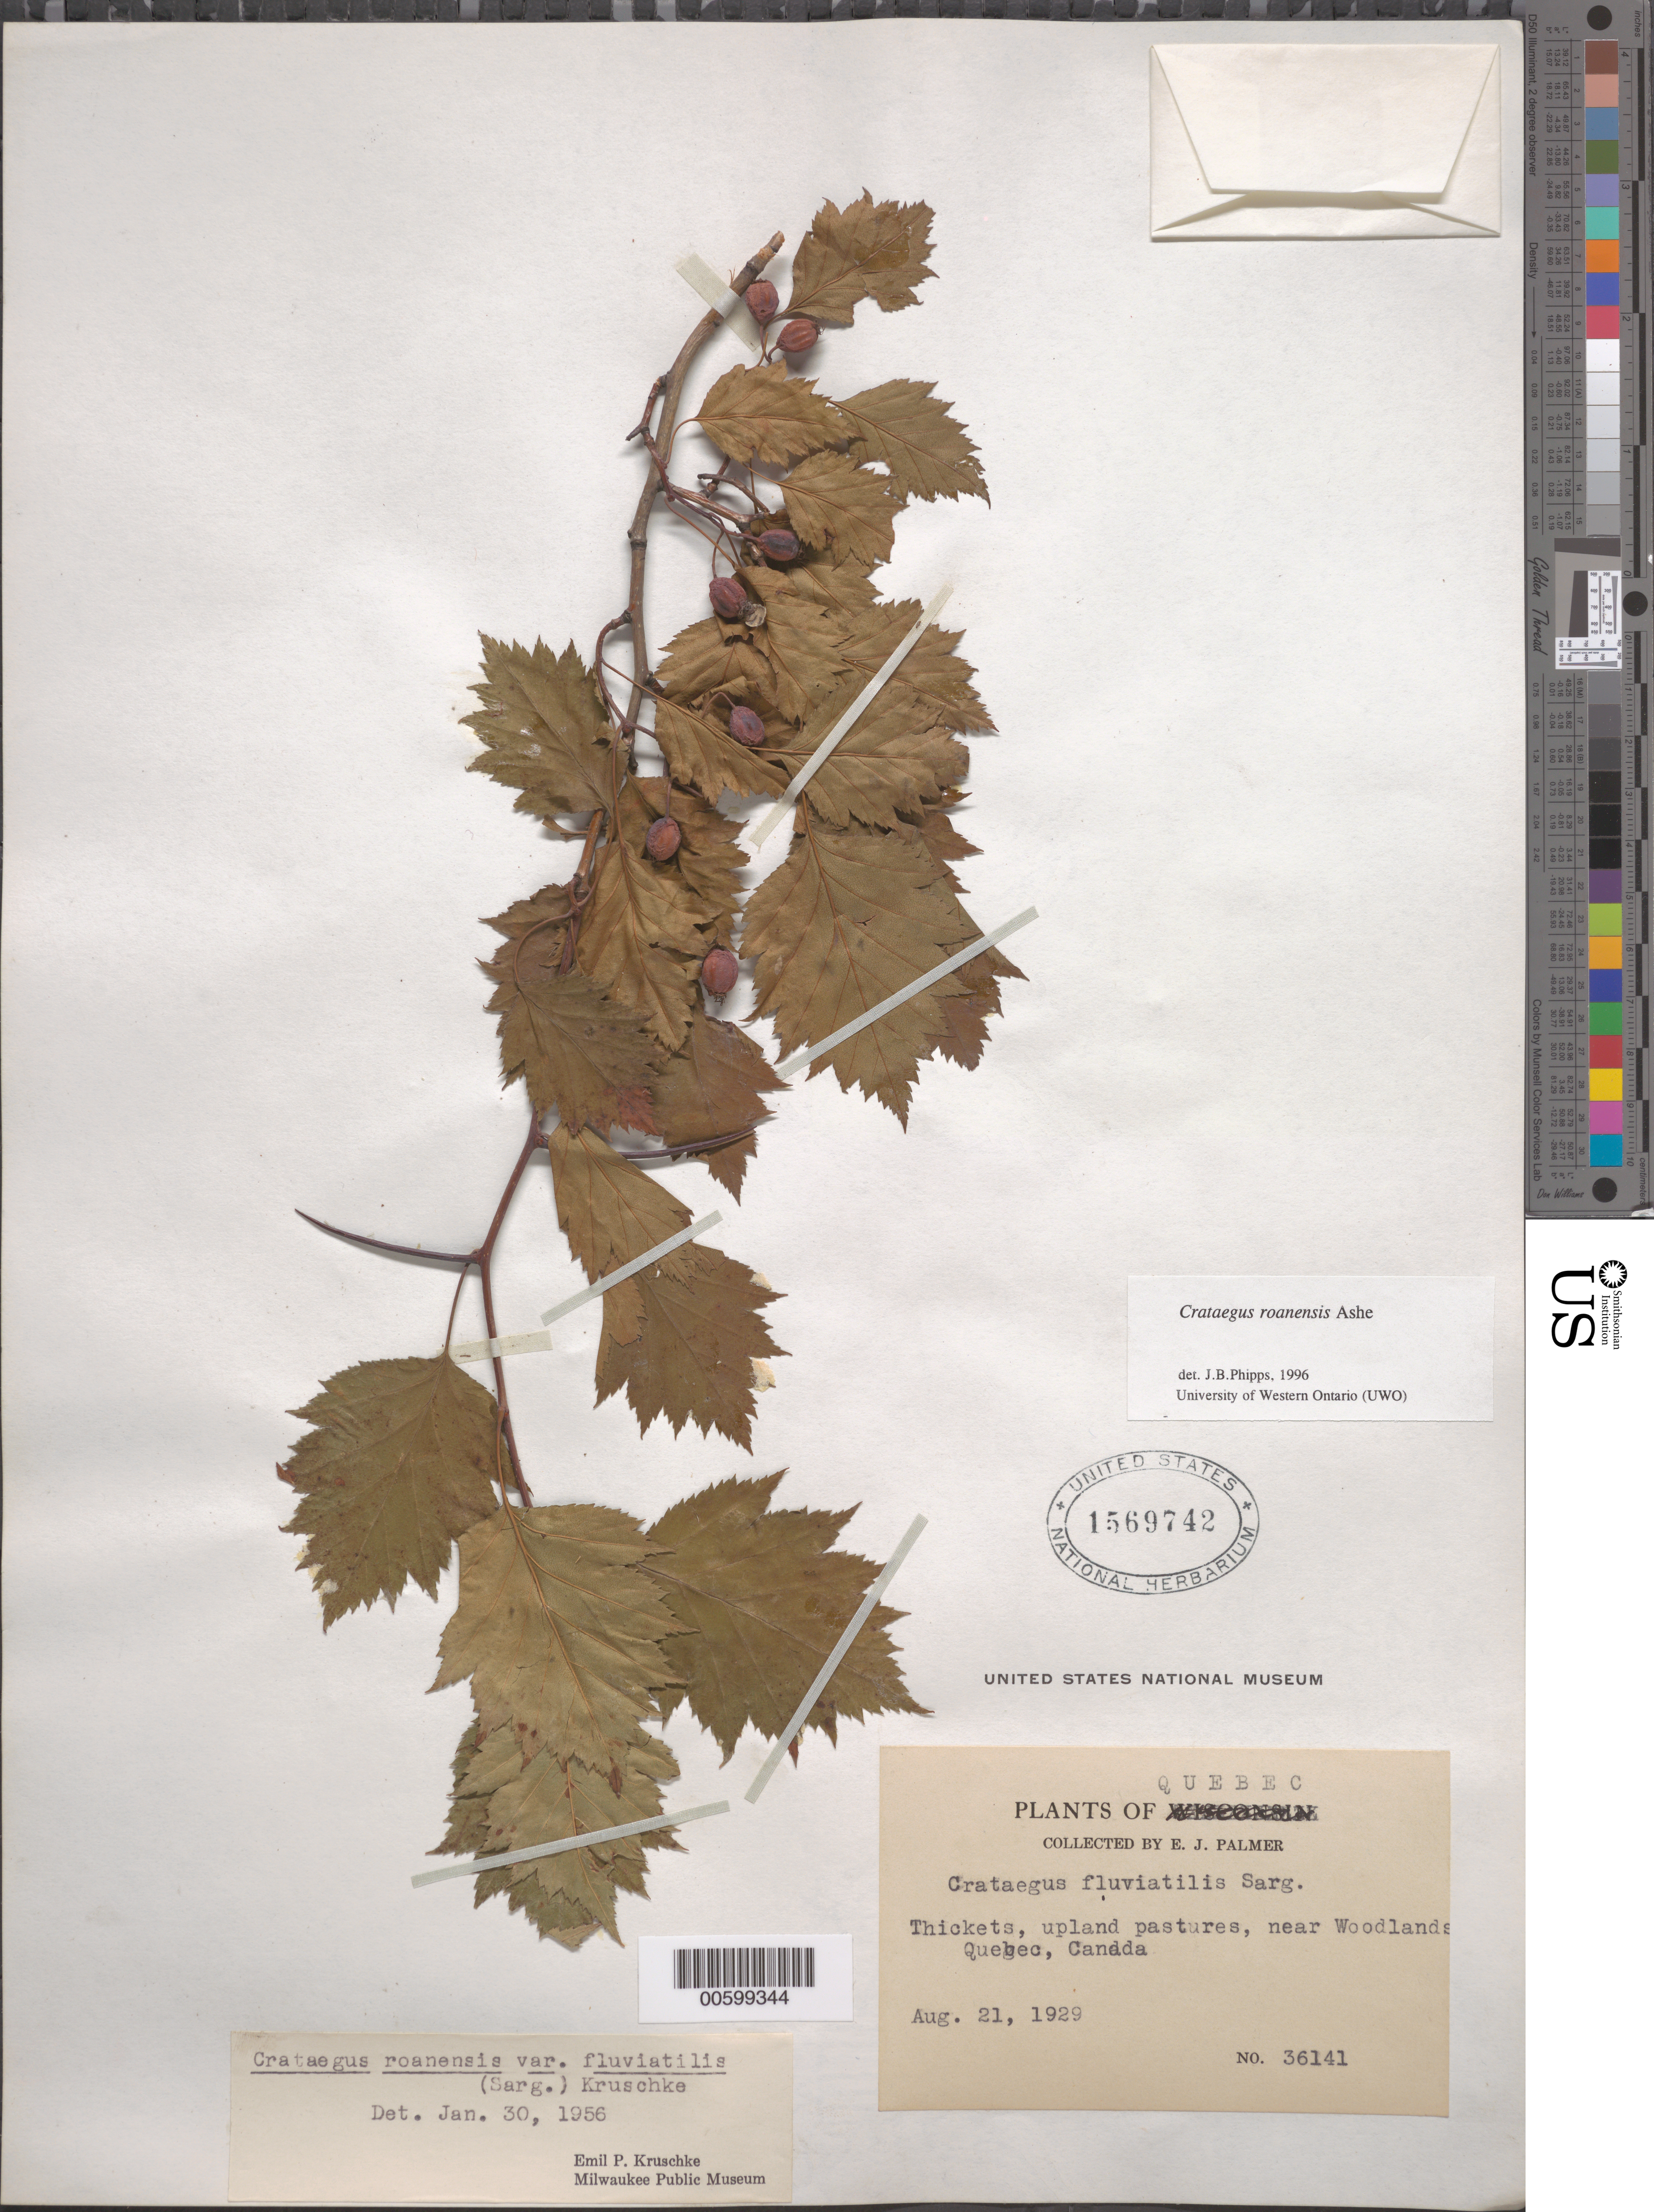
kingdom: Plantae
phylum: Tracheophyta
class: Magnoliopsida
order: Rosales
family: Rosaceae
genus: Crataegus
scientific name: Crataegus macrosperma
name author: Ashe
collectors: E. J. Palmer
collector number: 36141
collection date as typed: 21 Aug 1929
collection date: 1929-08-21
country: Canada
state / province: Quebec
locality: Near Woodlands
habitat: Thickets, upland pastures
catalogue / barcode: US 1569742